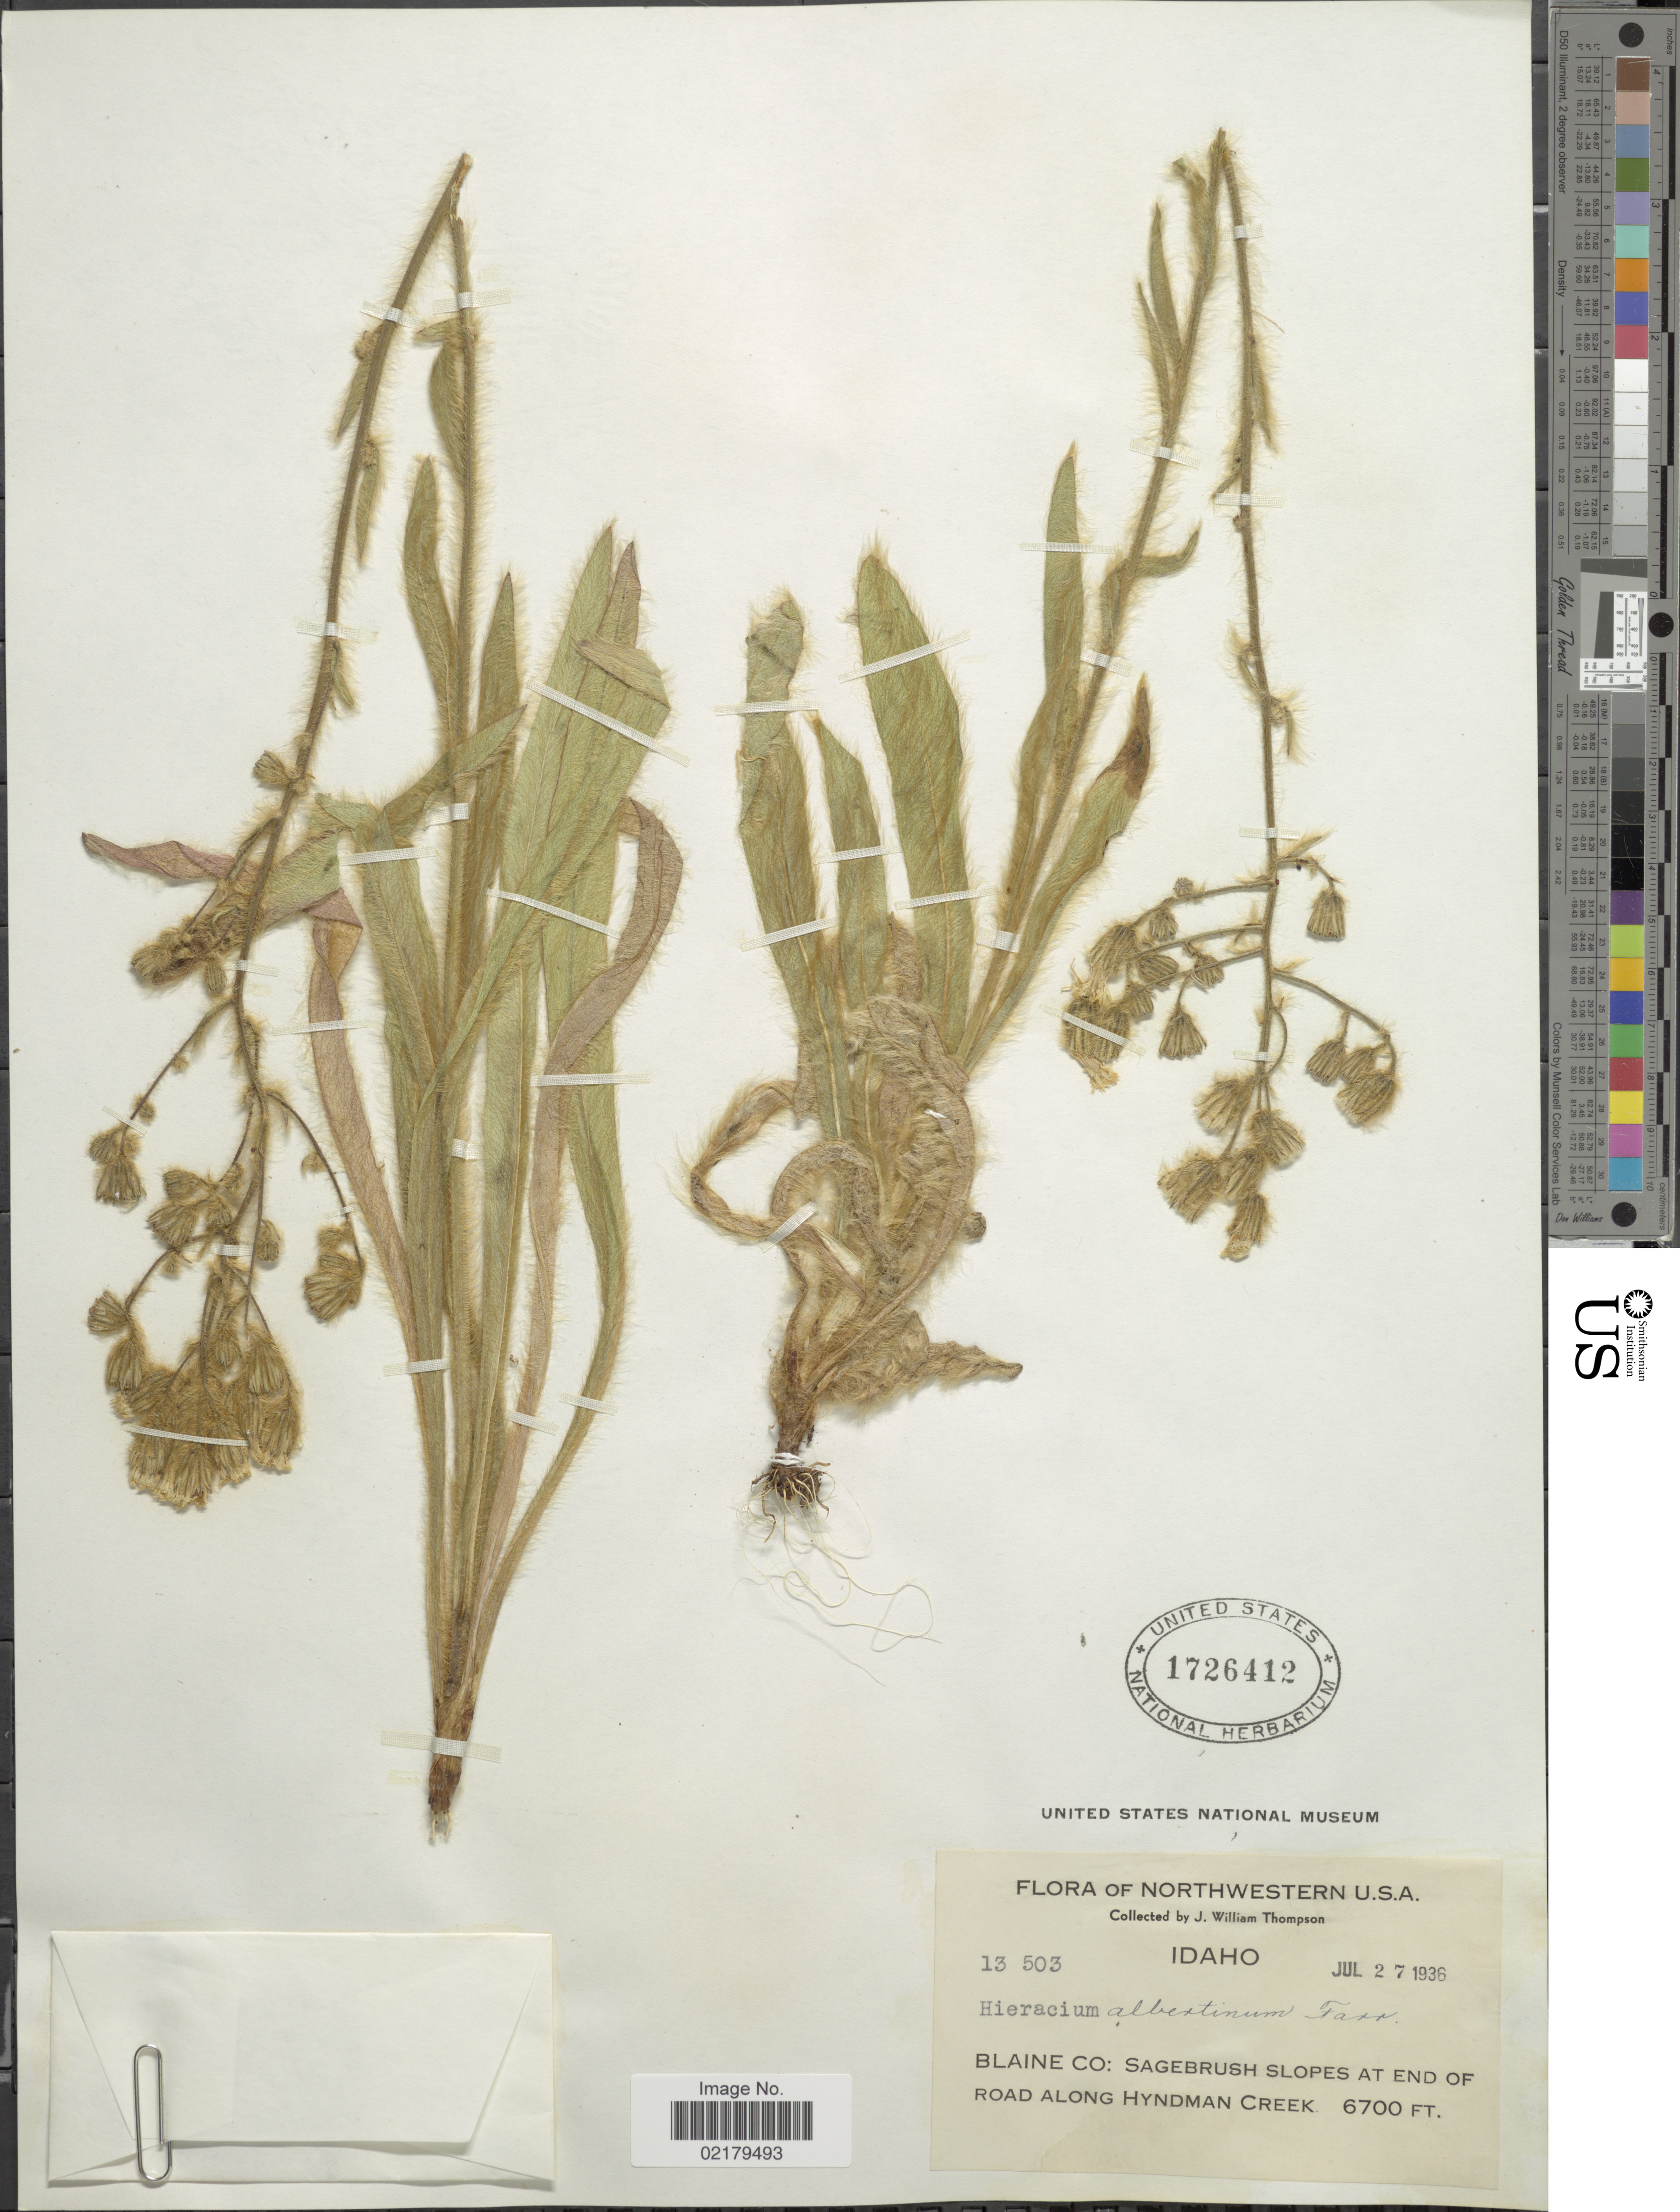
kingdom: Plantae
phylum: Tracheophyta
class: Magnoliopsida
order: Asterales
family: Asteraceae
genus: Hieracium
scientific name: Hieracium scouleri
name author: Hook.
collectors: J. W. Thompson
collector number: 13503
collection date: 1936-07-27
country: United States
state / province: Idaho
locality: Northwestern U.S.A., Blaine Co: Sagebrush slopes at End of Road along Hyndman Creek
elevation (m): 2042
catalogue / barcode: US 1726412